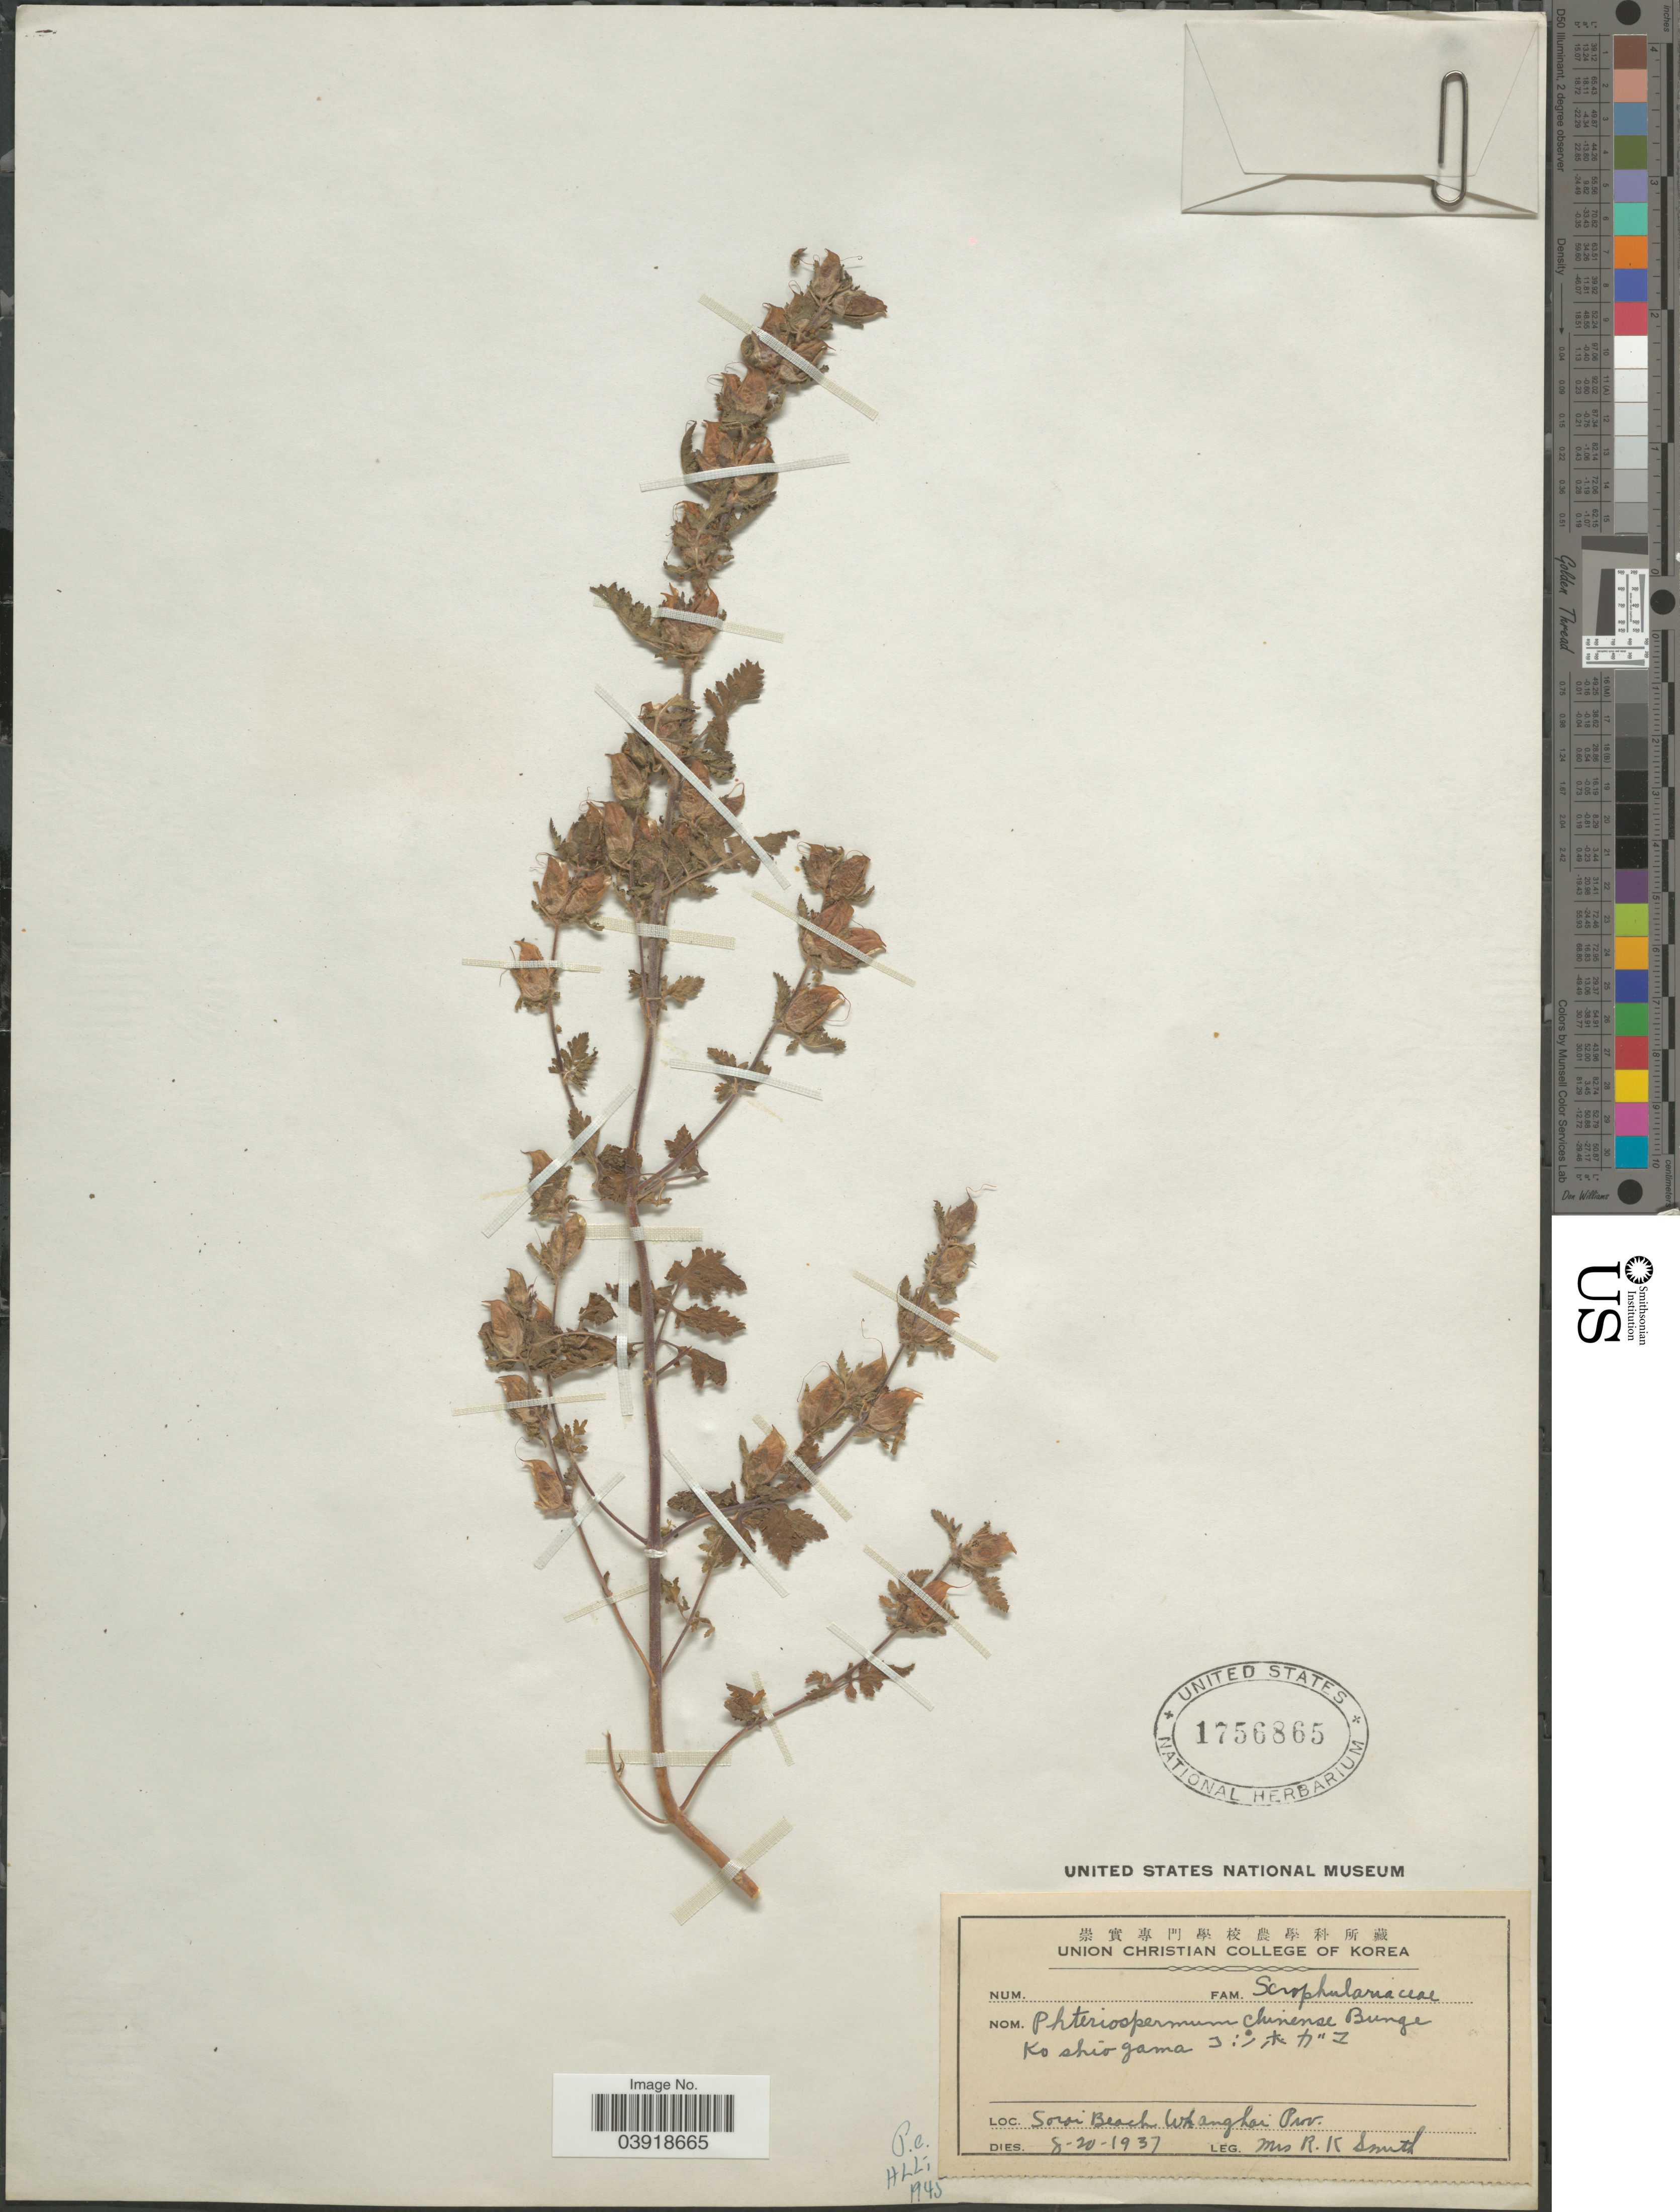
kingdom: Plantae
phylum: Tracheophyta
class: Magnoliopsida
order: Lamiales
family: Orobanchaceae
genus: Phtheirospermum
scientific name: Phtheirospermum chinense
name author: Bunge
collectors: R. Smith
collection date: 1937-08-20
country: North Korea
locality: Soroi Beach, Whanghai Prov.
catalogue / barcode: US 1756865